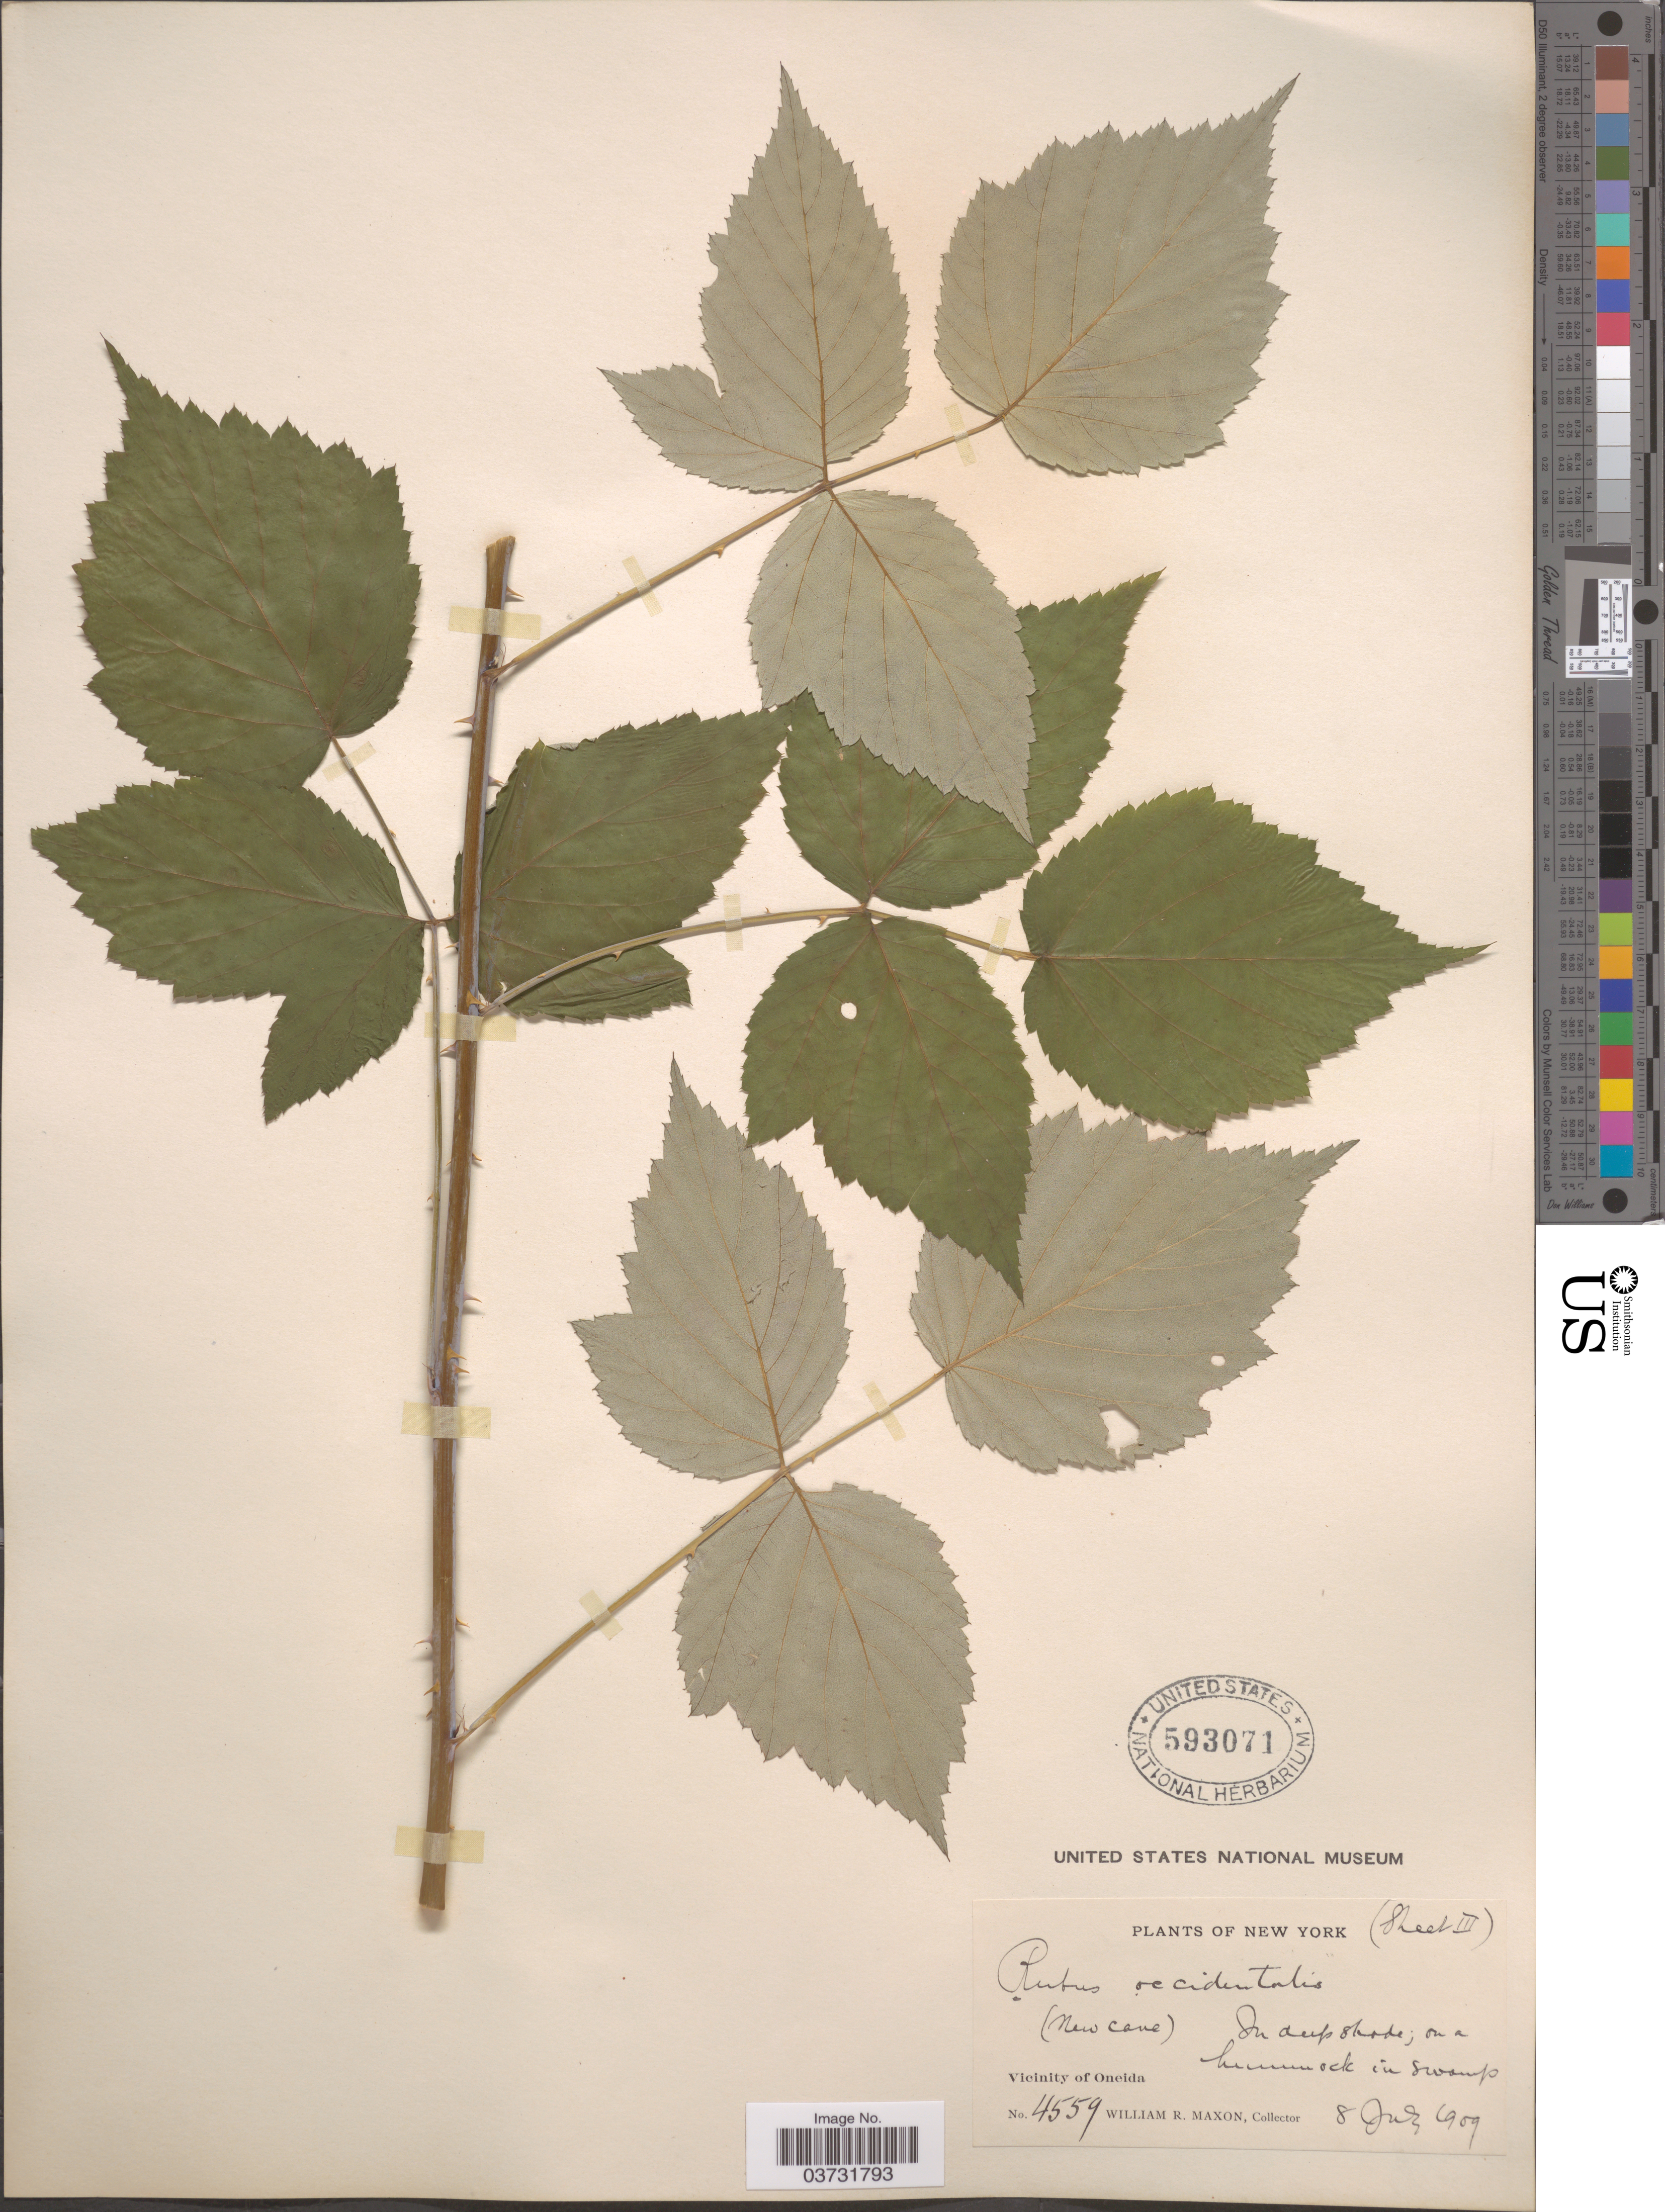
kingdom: Plantae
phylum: Tracheophyta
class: Magnoliopsida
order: Rosales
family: Rosaceae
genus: Rubus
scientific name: Rubus occidentalis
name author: L.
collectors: W. R. Maxon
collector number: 4559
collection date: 1909-07-08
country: United States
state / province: New York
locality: Vicinity of Oneida.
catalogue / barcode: US 593071